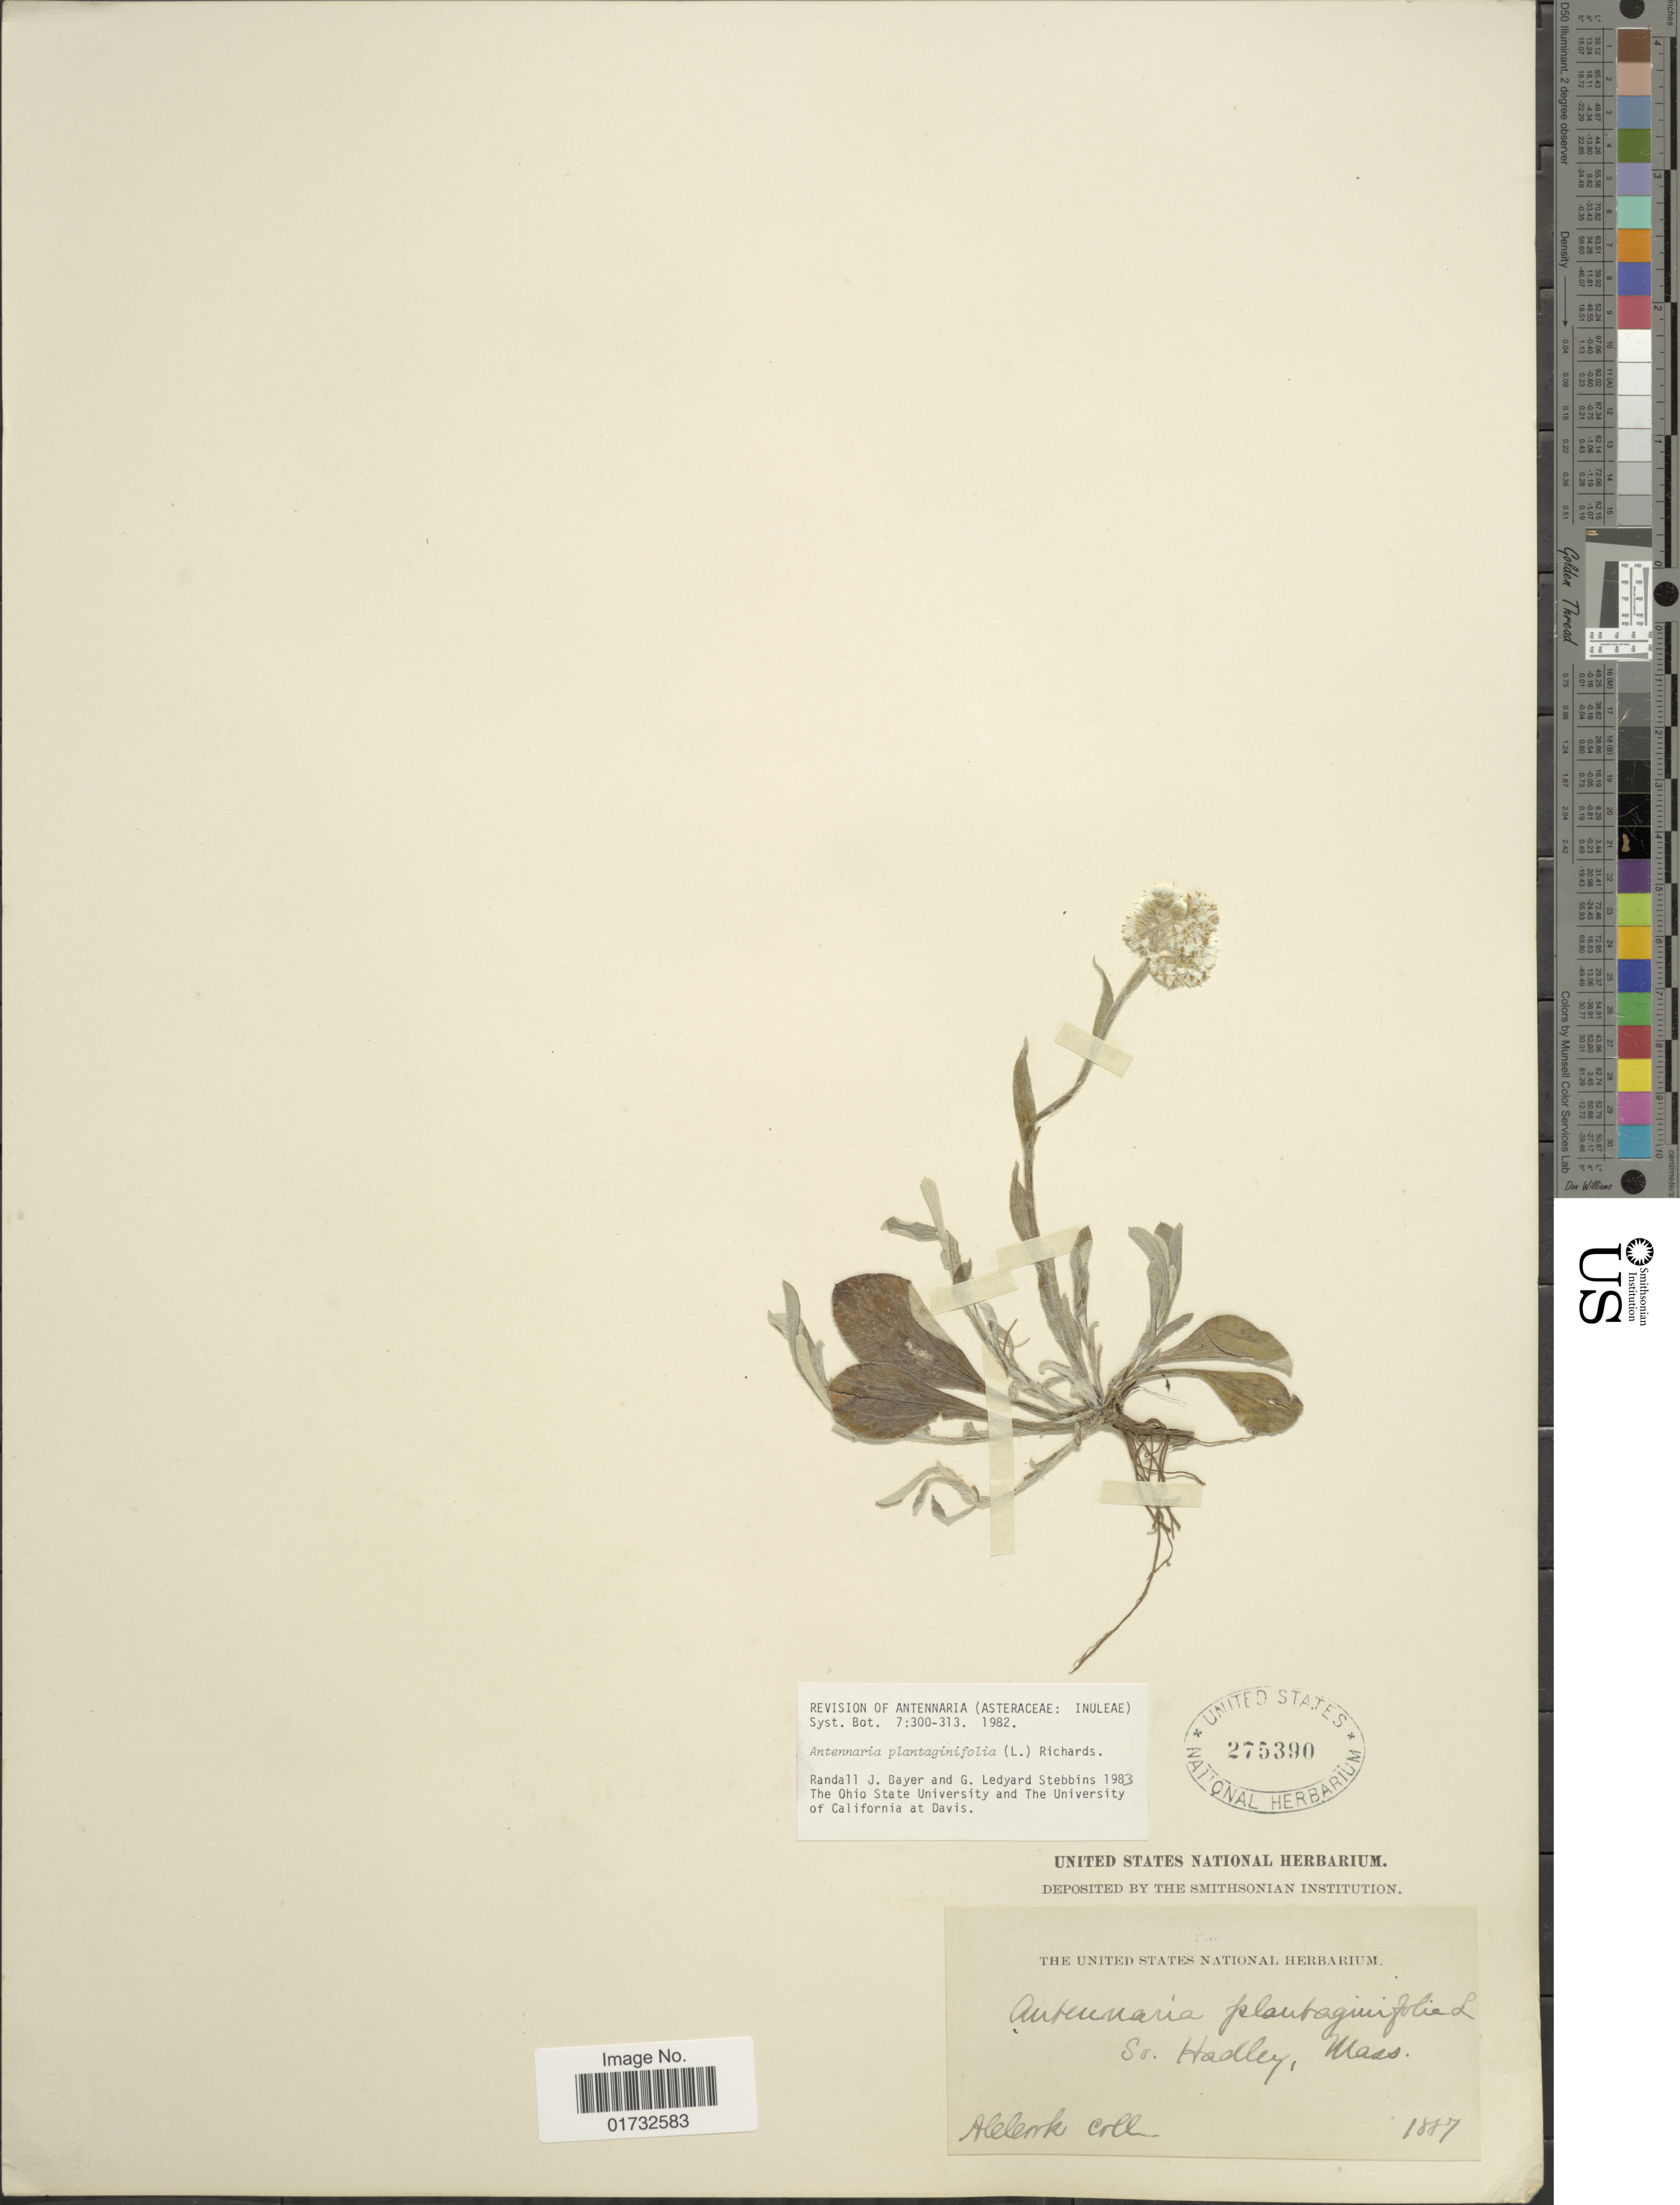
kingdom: Plantae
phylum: Tracheophyta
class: Magnoliopsida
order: Asterales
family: Asteraceae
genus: Antennaria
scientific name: Antennaria plantaginifolia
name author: (L.) Richardson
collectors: A. Cook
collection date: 1887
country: United States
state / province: Massachusetts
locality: So. Hadley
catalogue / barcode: US 275390